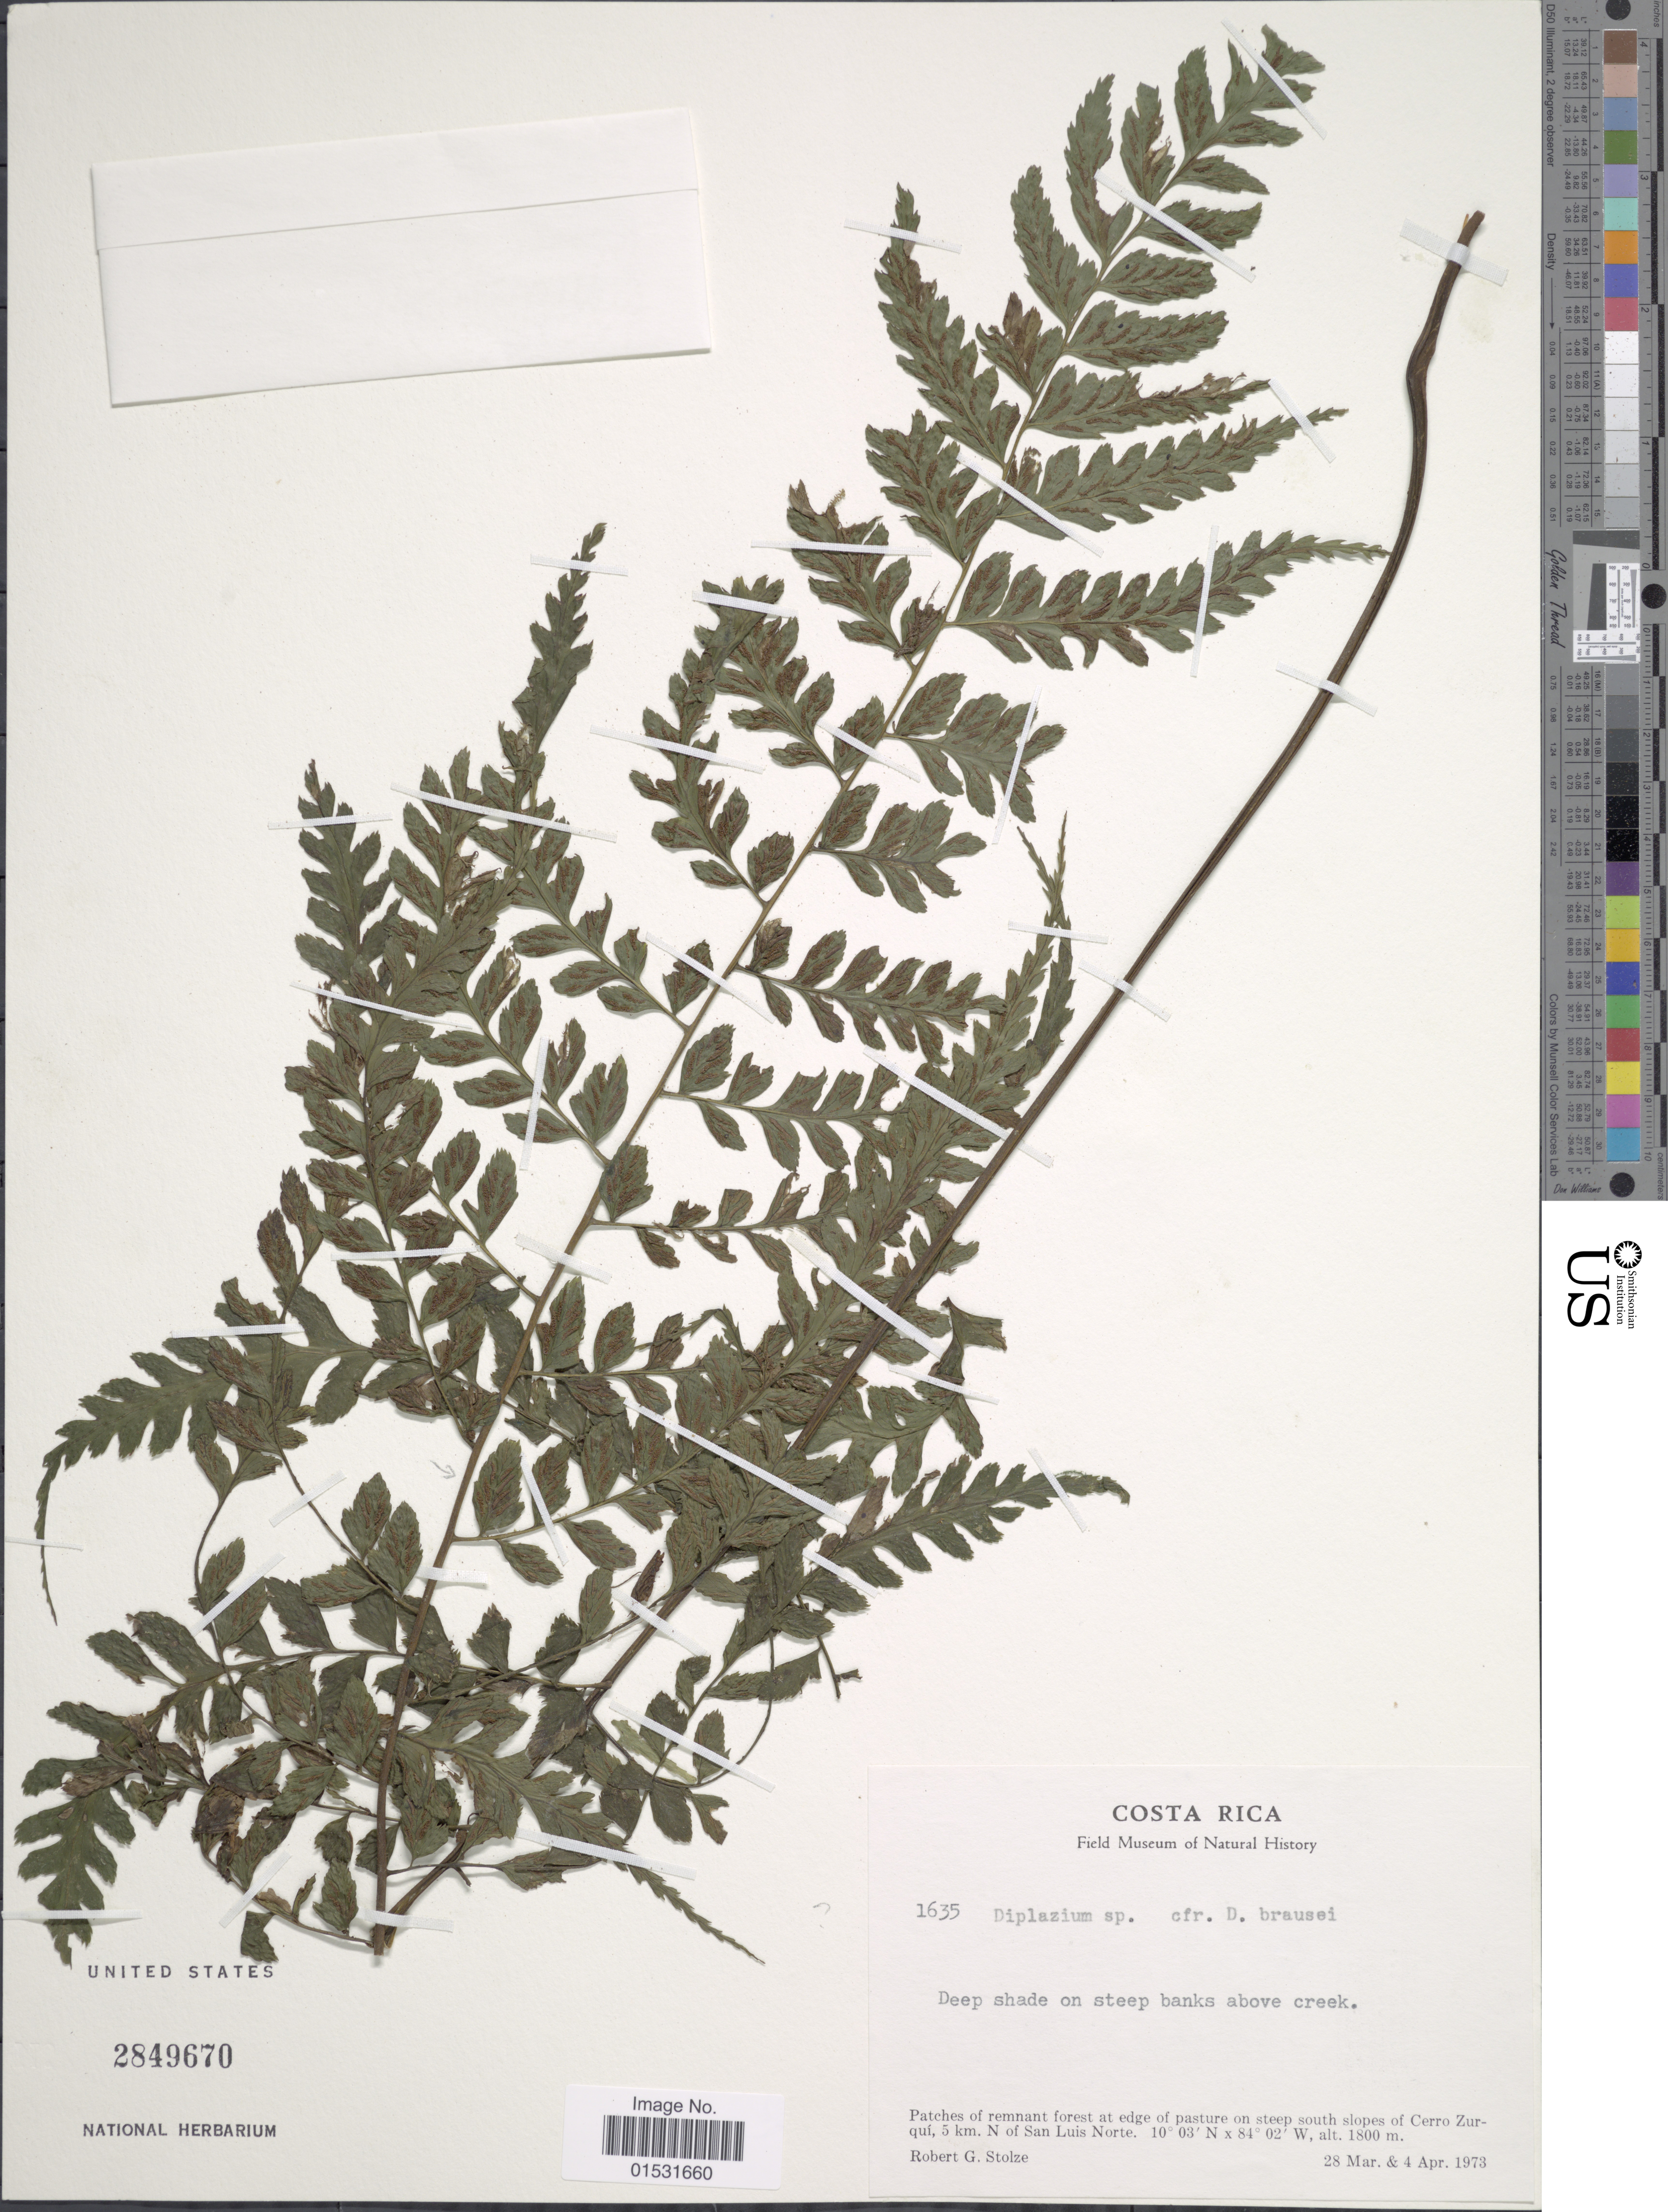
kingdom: Plantae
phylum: Tracheophyta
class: Polypodiopsida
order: Polypodiales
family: Athyriaceae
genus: Diplazium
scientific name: Diplazium brausei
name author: Rosenst.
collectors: R. G. Stolze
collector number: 1635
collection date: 1973-03-28/1973-04-04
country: Costa Rica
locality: Patches of remnant forest at edge of pasture on steep south slopes of Cerro Zurqui, 5 km. N of San Luis Norte.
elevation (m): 1800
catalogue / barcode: US 2849670